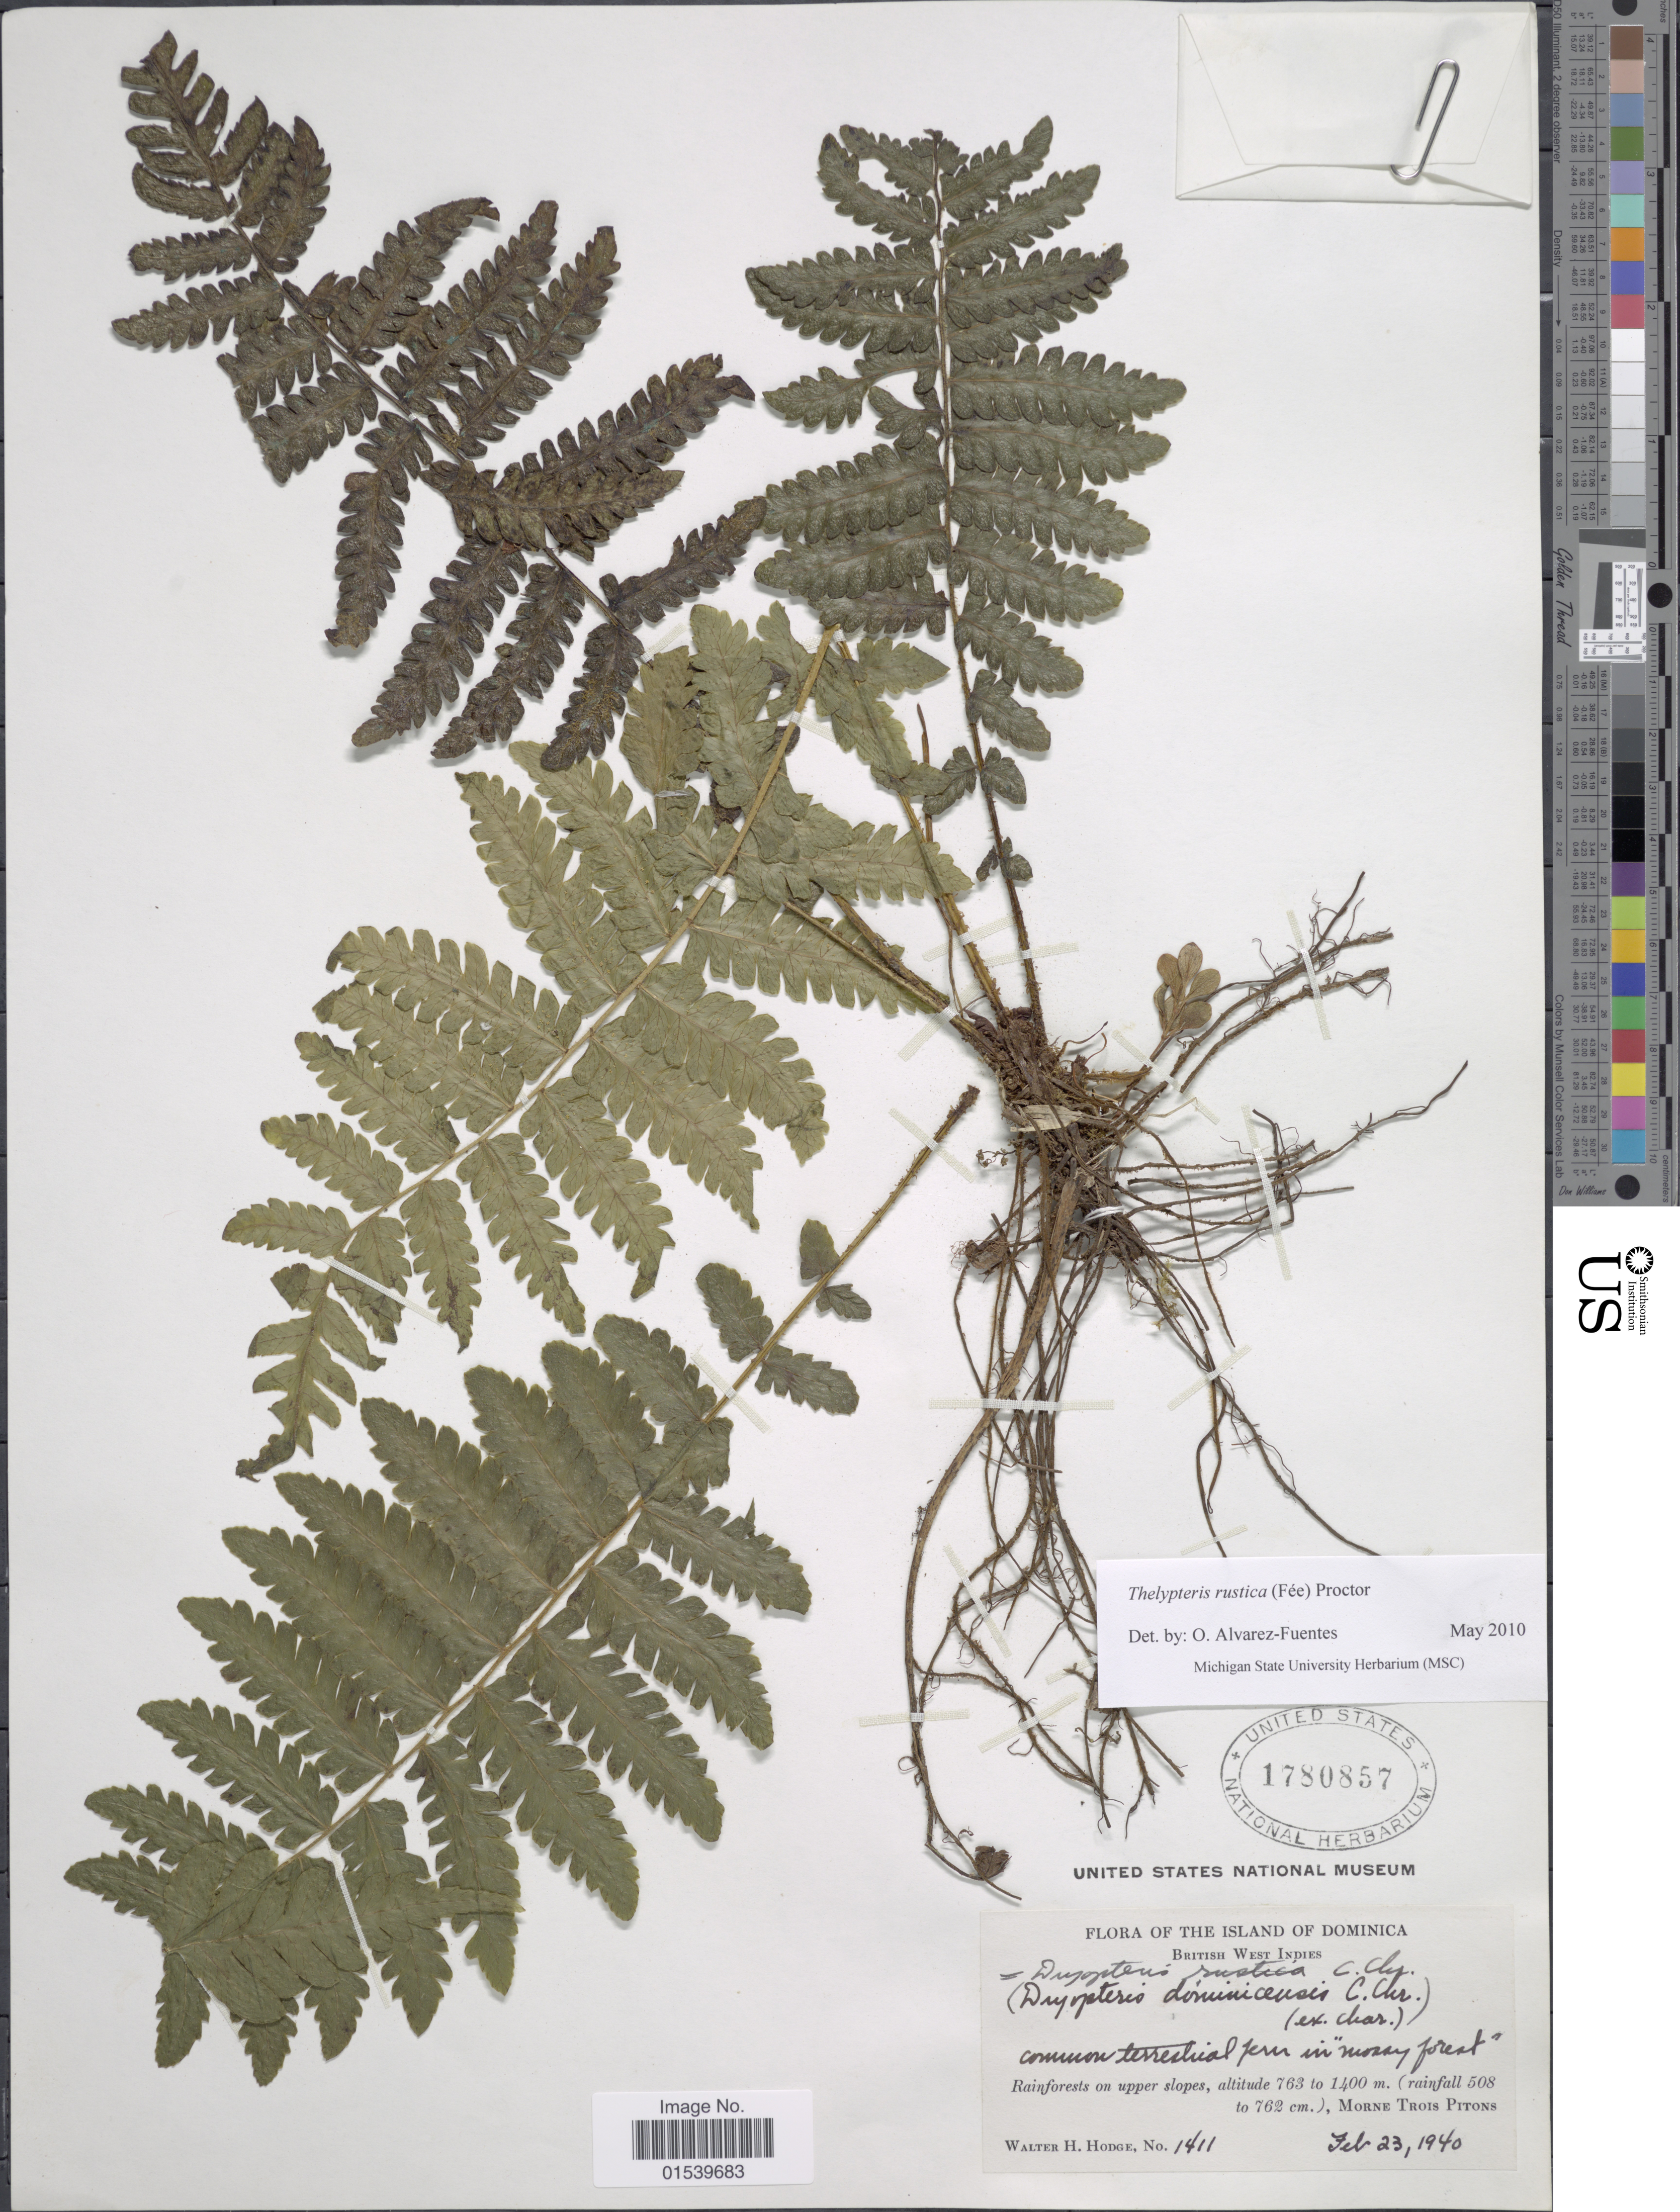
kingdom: Plantae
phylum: Tracheophyta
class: Polypodiopsida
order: Polypodiales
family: Thelypteridaceae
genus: Amauropelta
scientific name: Amauropelta rustica (Fée) comb. nov., ined 2015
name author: (Fée)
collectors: W. Hodge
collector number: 1411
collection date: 1940-02-23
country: Dominica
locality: The Island of Dominica, British West Indies, Rainforest on upper slopes, Morne Trois Pitons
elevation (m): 763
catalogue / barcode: US 1780857